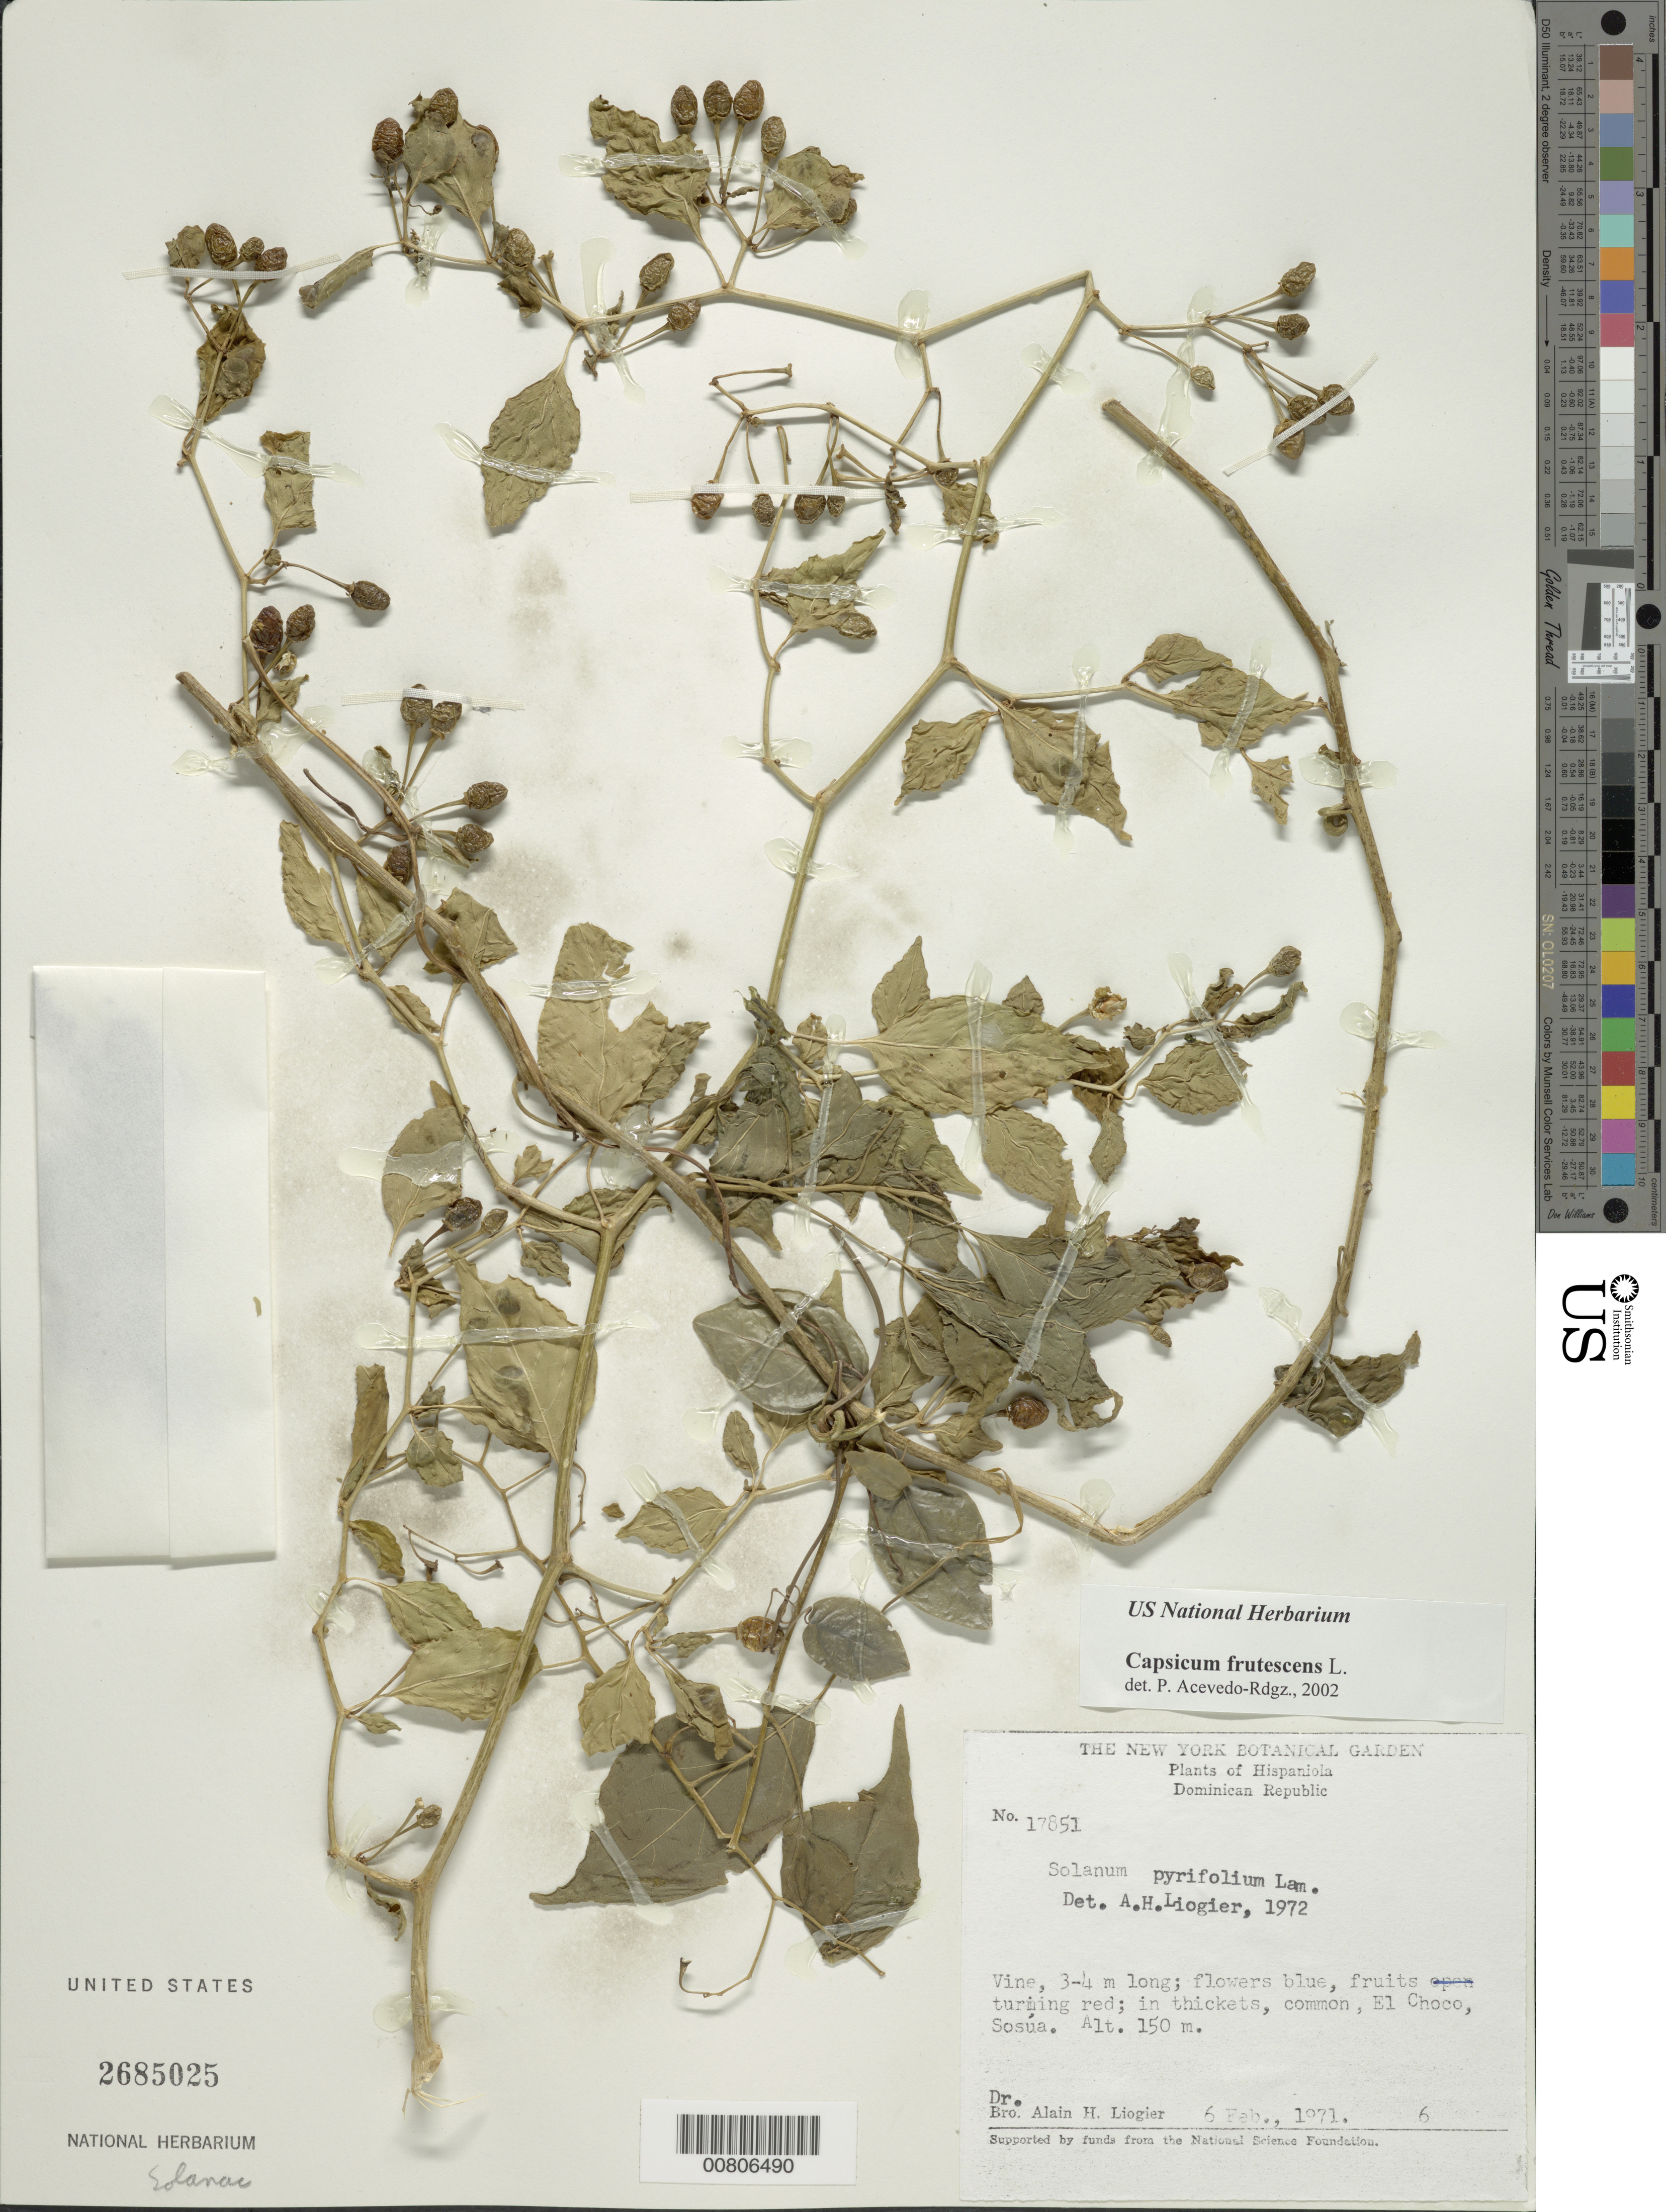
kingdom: Plantae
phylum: Tracheophyta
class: Magnoliopsida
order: Solanales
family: Solanaceae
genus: Capsicum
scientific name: Capsicum frutescens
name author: L.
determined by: Acevedo-Rodríguez, P., (BOT), Smithsonian Institution - National Museum of Natural History (UNITED STATES)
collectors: A. H. Liogier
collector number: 17851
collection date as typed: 06 Feb 1971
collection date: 1971-02-06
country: Dominican Republic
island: Hispaniola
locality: El Choco, Sosúa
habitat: In thickets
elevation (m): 150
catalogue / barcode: US 2685025